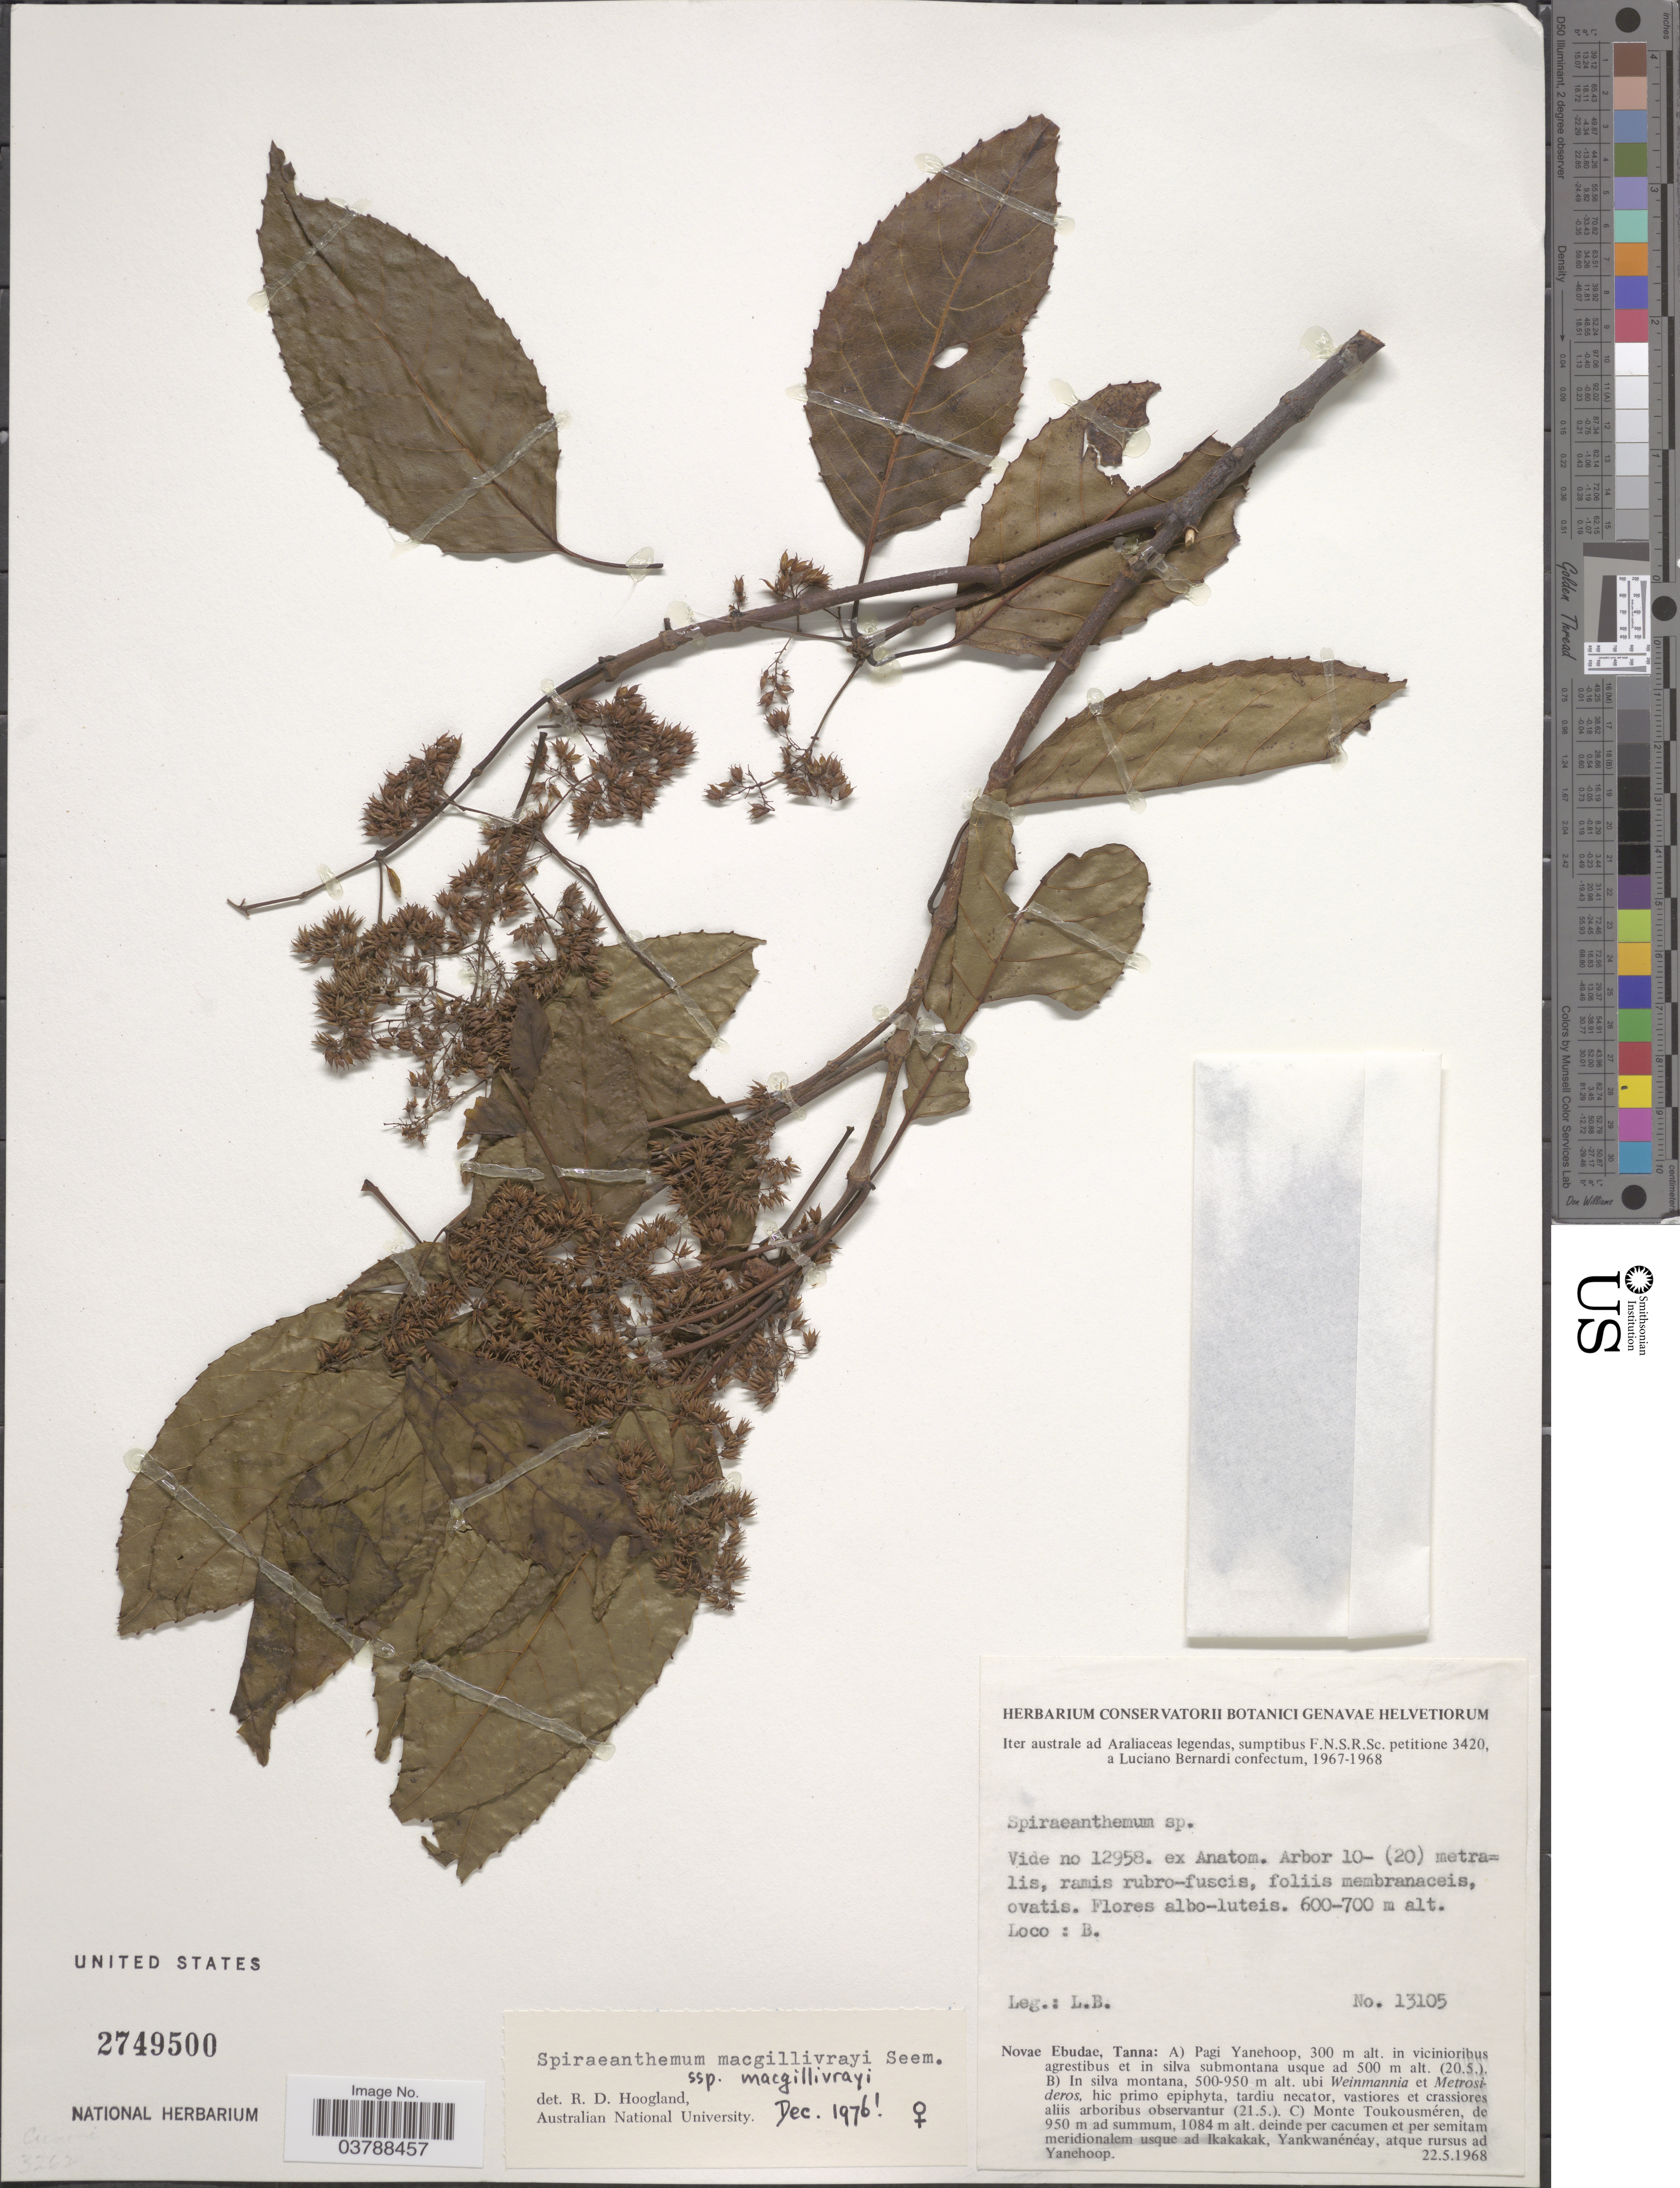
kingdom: Plantae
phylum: Tracheophyta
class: Magnoliopsida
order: Oxalidales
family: Cunoniaceae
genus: Spiraeanthemum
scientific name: Spiraeanthemum macgillivrayi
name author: Seem.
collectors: L. Bernardi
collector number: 13105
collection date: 1968-05-22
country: Vanuatu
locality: Novae Ebudae, Tanna: In silva montana.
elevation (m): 600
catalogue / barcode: US 2749500